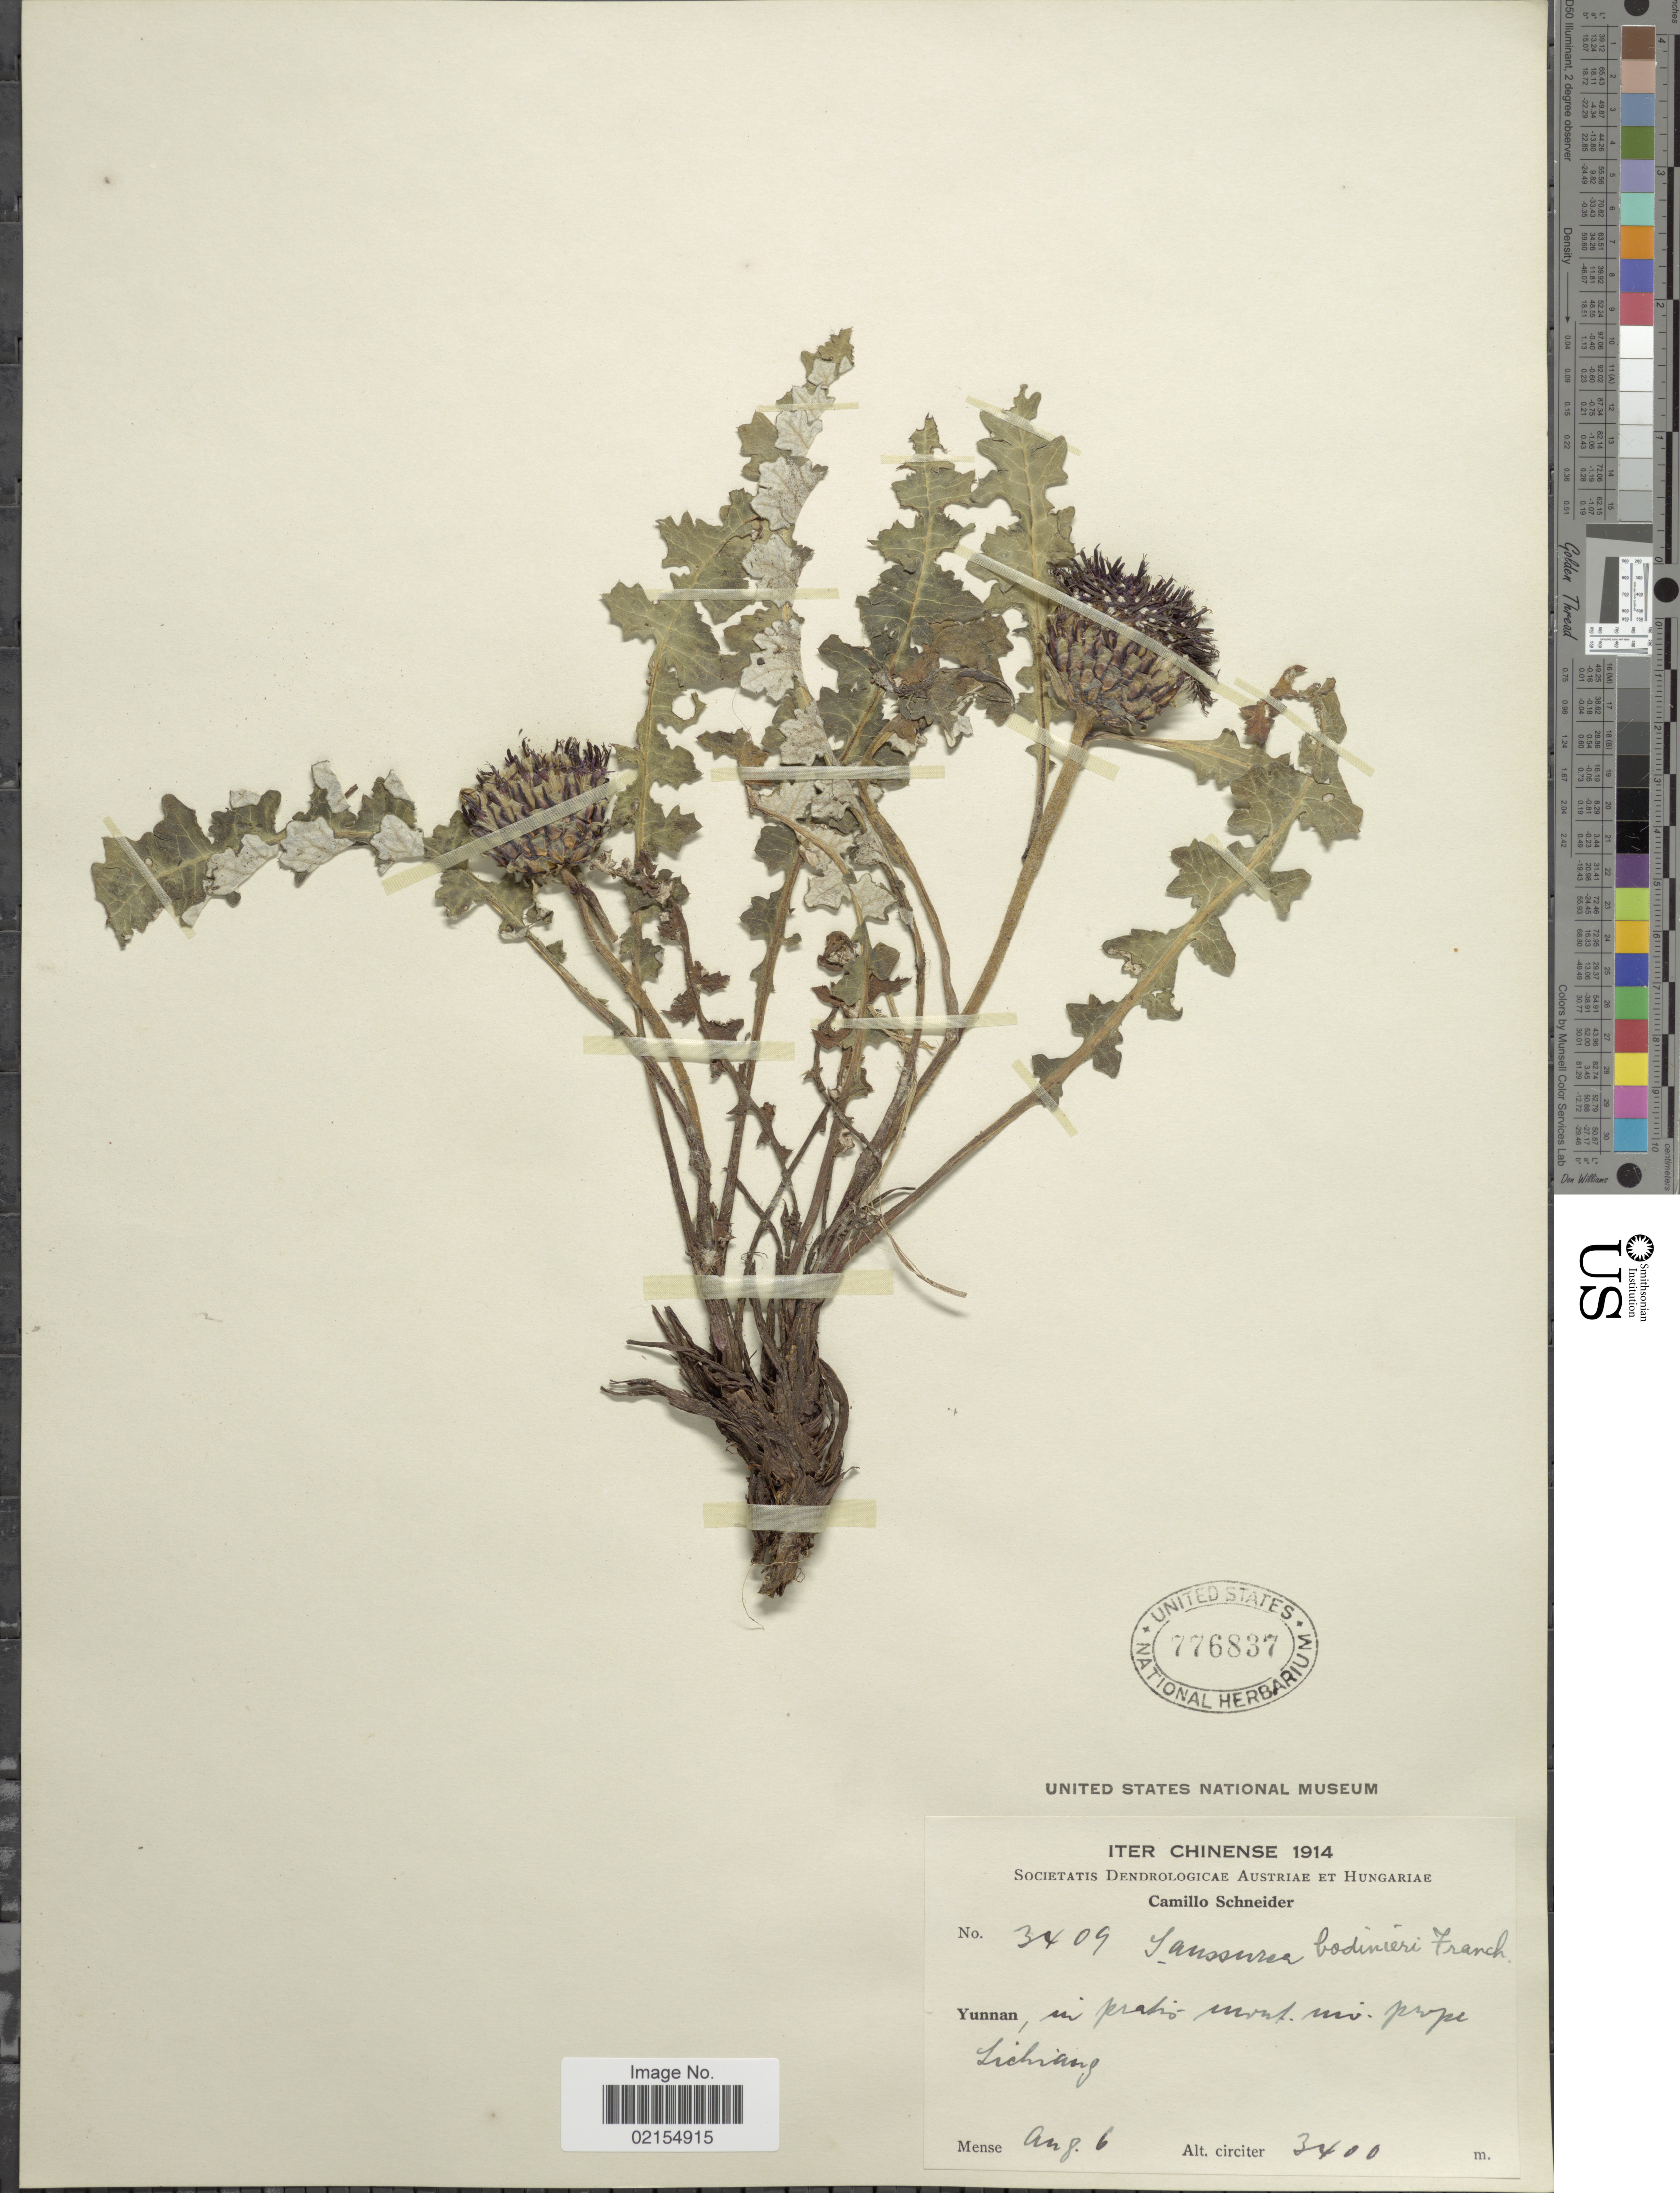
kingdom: Plantae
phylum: Tracheophyta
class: Magnoliopsida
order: Asterales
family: Asteraceae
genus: Saussurea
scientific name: Saussurea bodinieri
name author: H. Lév.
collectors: C. K. Schneider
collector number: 3409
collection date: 1914-08-06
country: China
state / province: Yunnan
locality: Iter Chinense, Yunnan, in pratis mont. niv. prope Lichiang [interpreted]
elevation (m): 3400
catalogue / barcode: US 776837